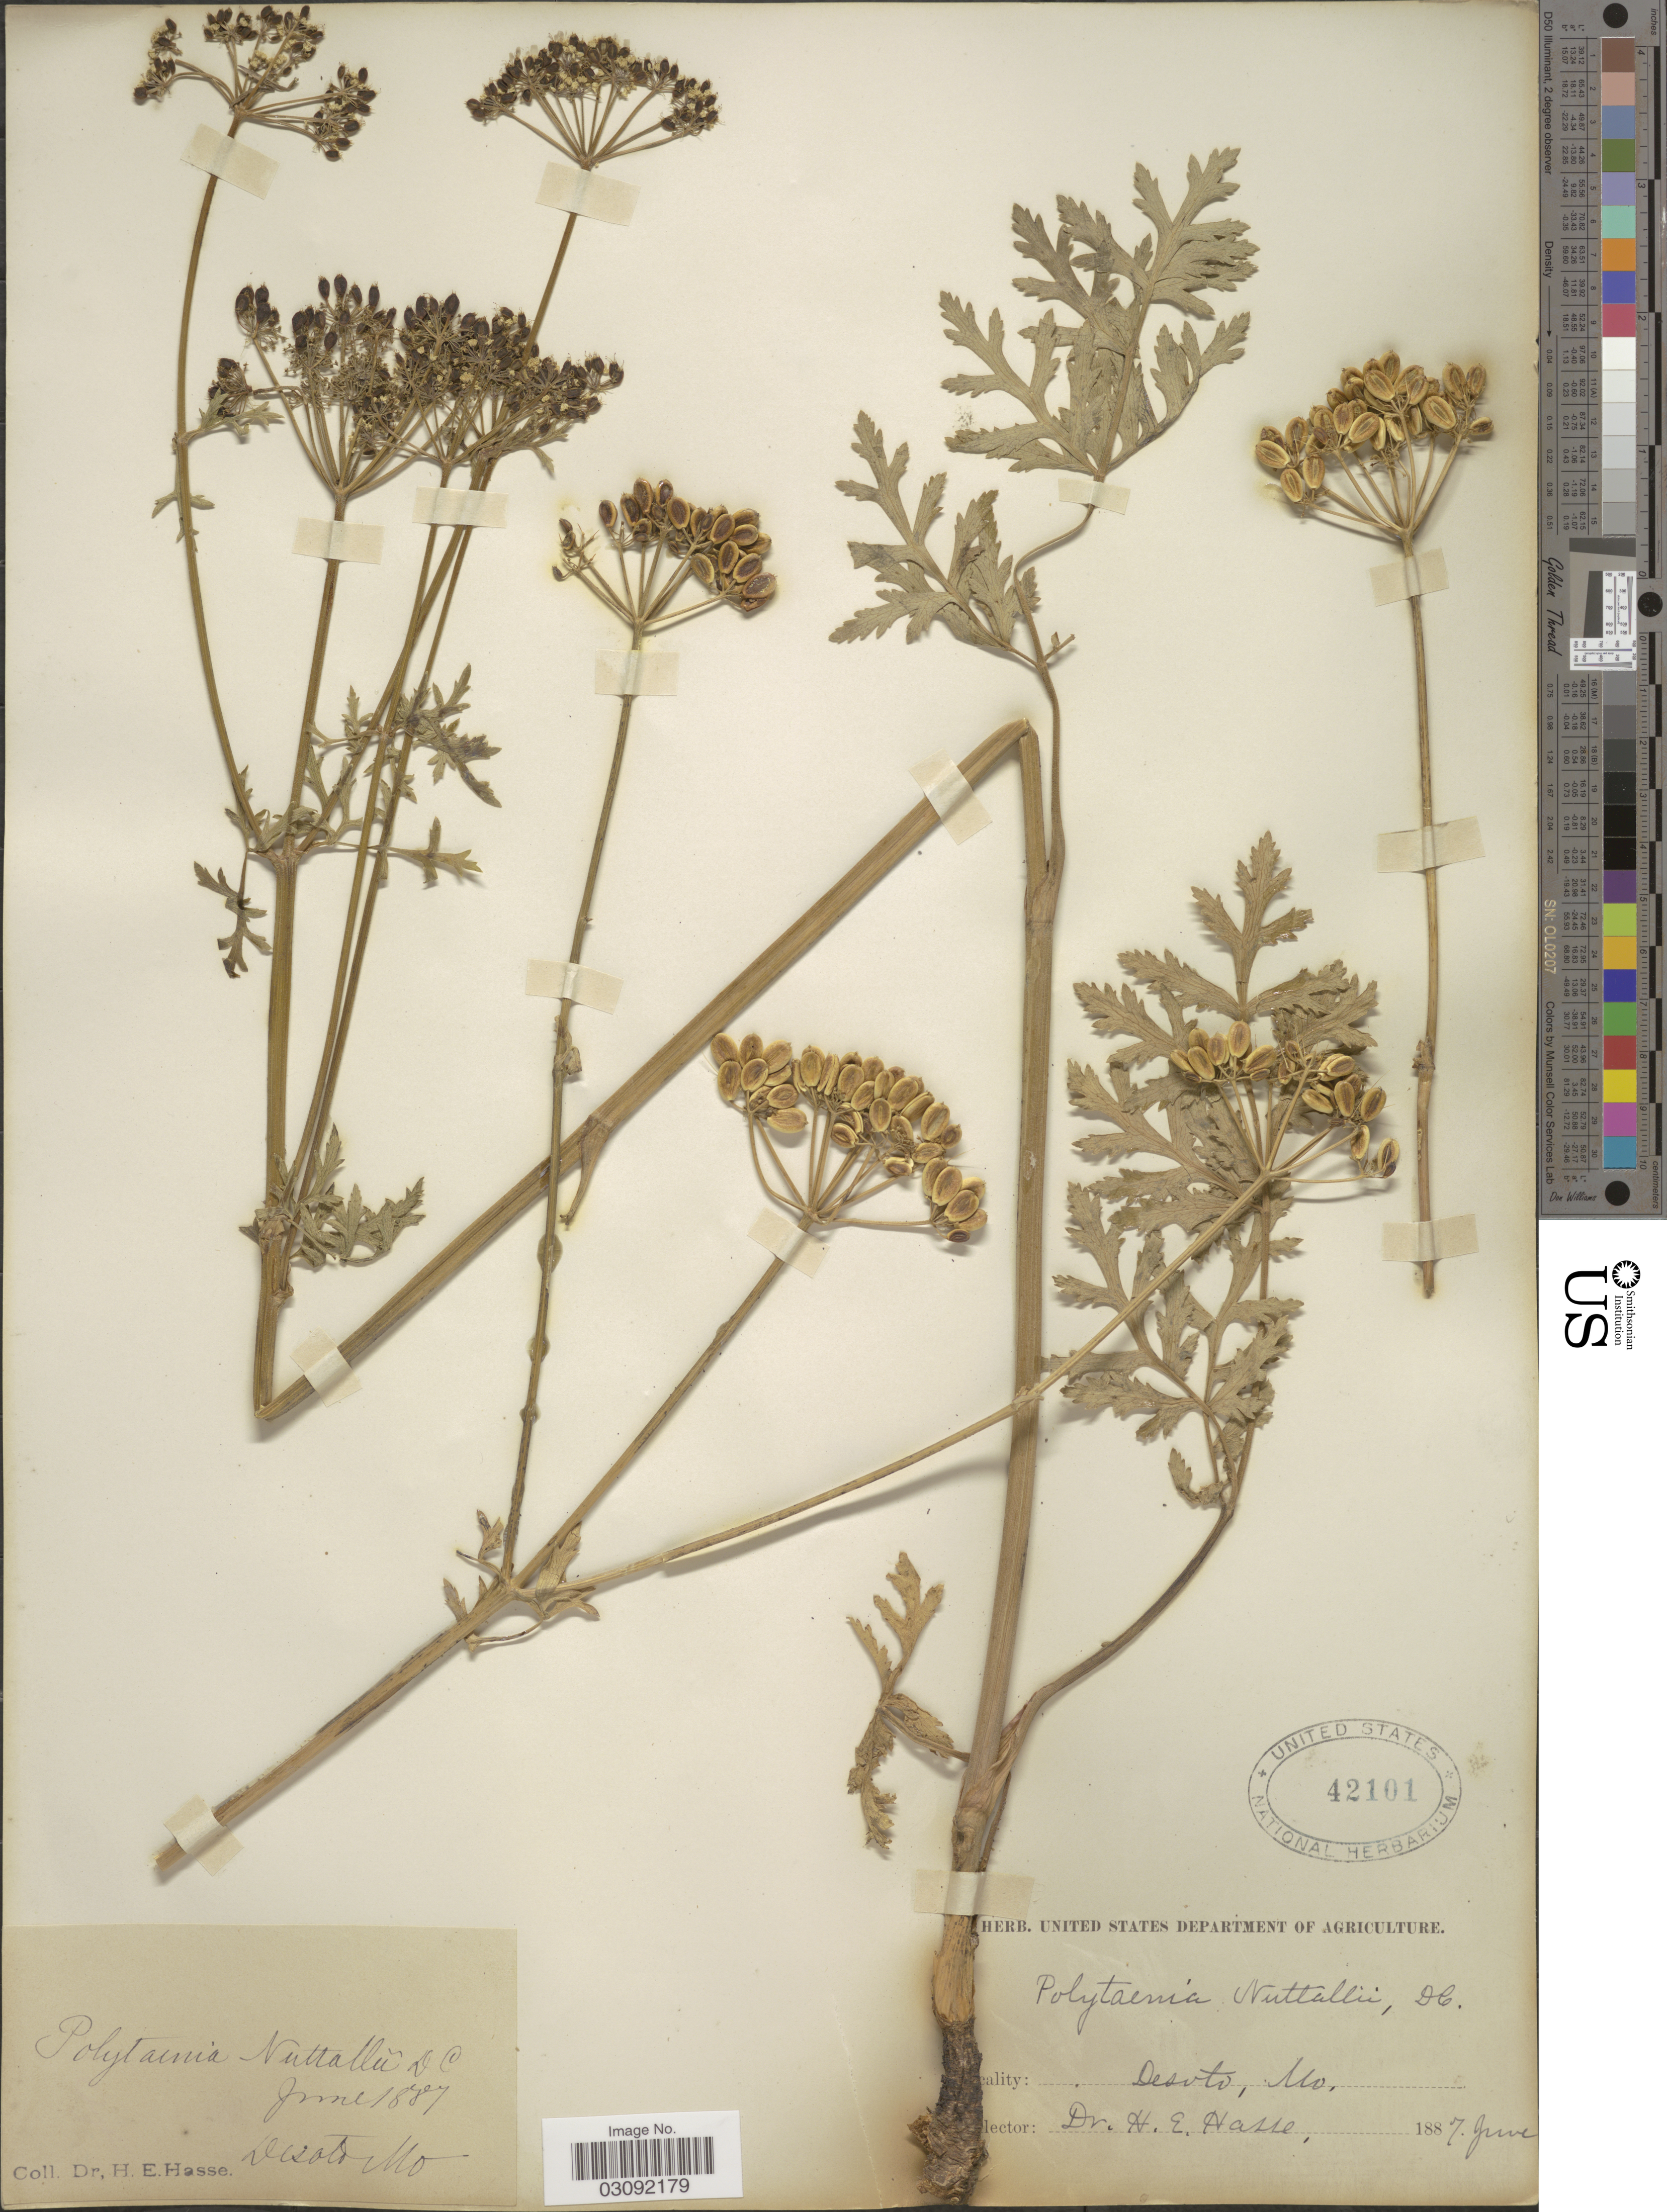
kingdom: Plantae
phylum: Tracheophyta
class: Magnoliopsida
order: Apiales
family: Apiaceae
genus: Polytaenia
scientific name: Polytaenia nuttallii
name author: DC.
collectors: H. E. Hasse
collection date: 1887-06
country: United States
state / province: Missouri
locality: Desoto, Mo.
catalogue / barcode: US 42101